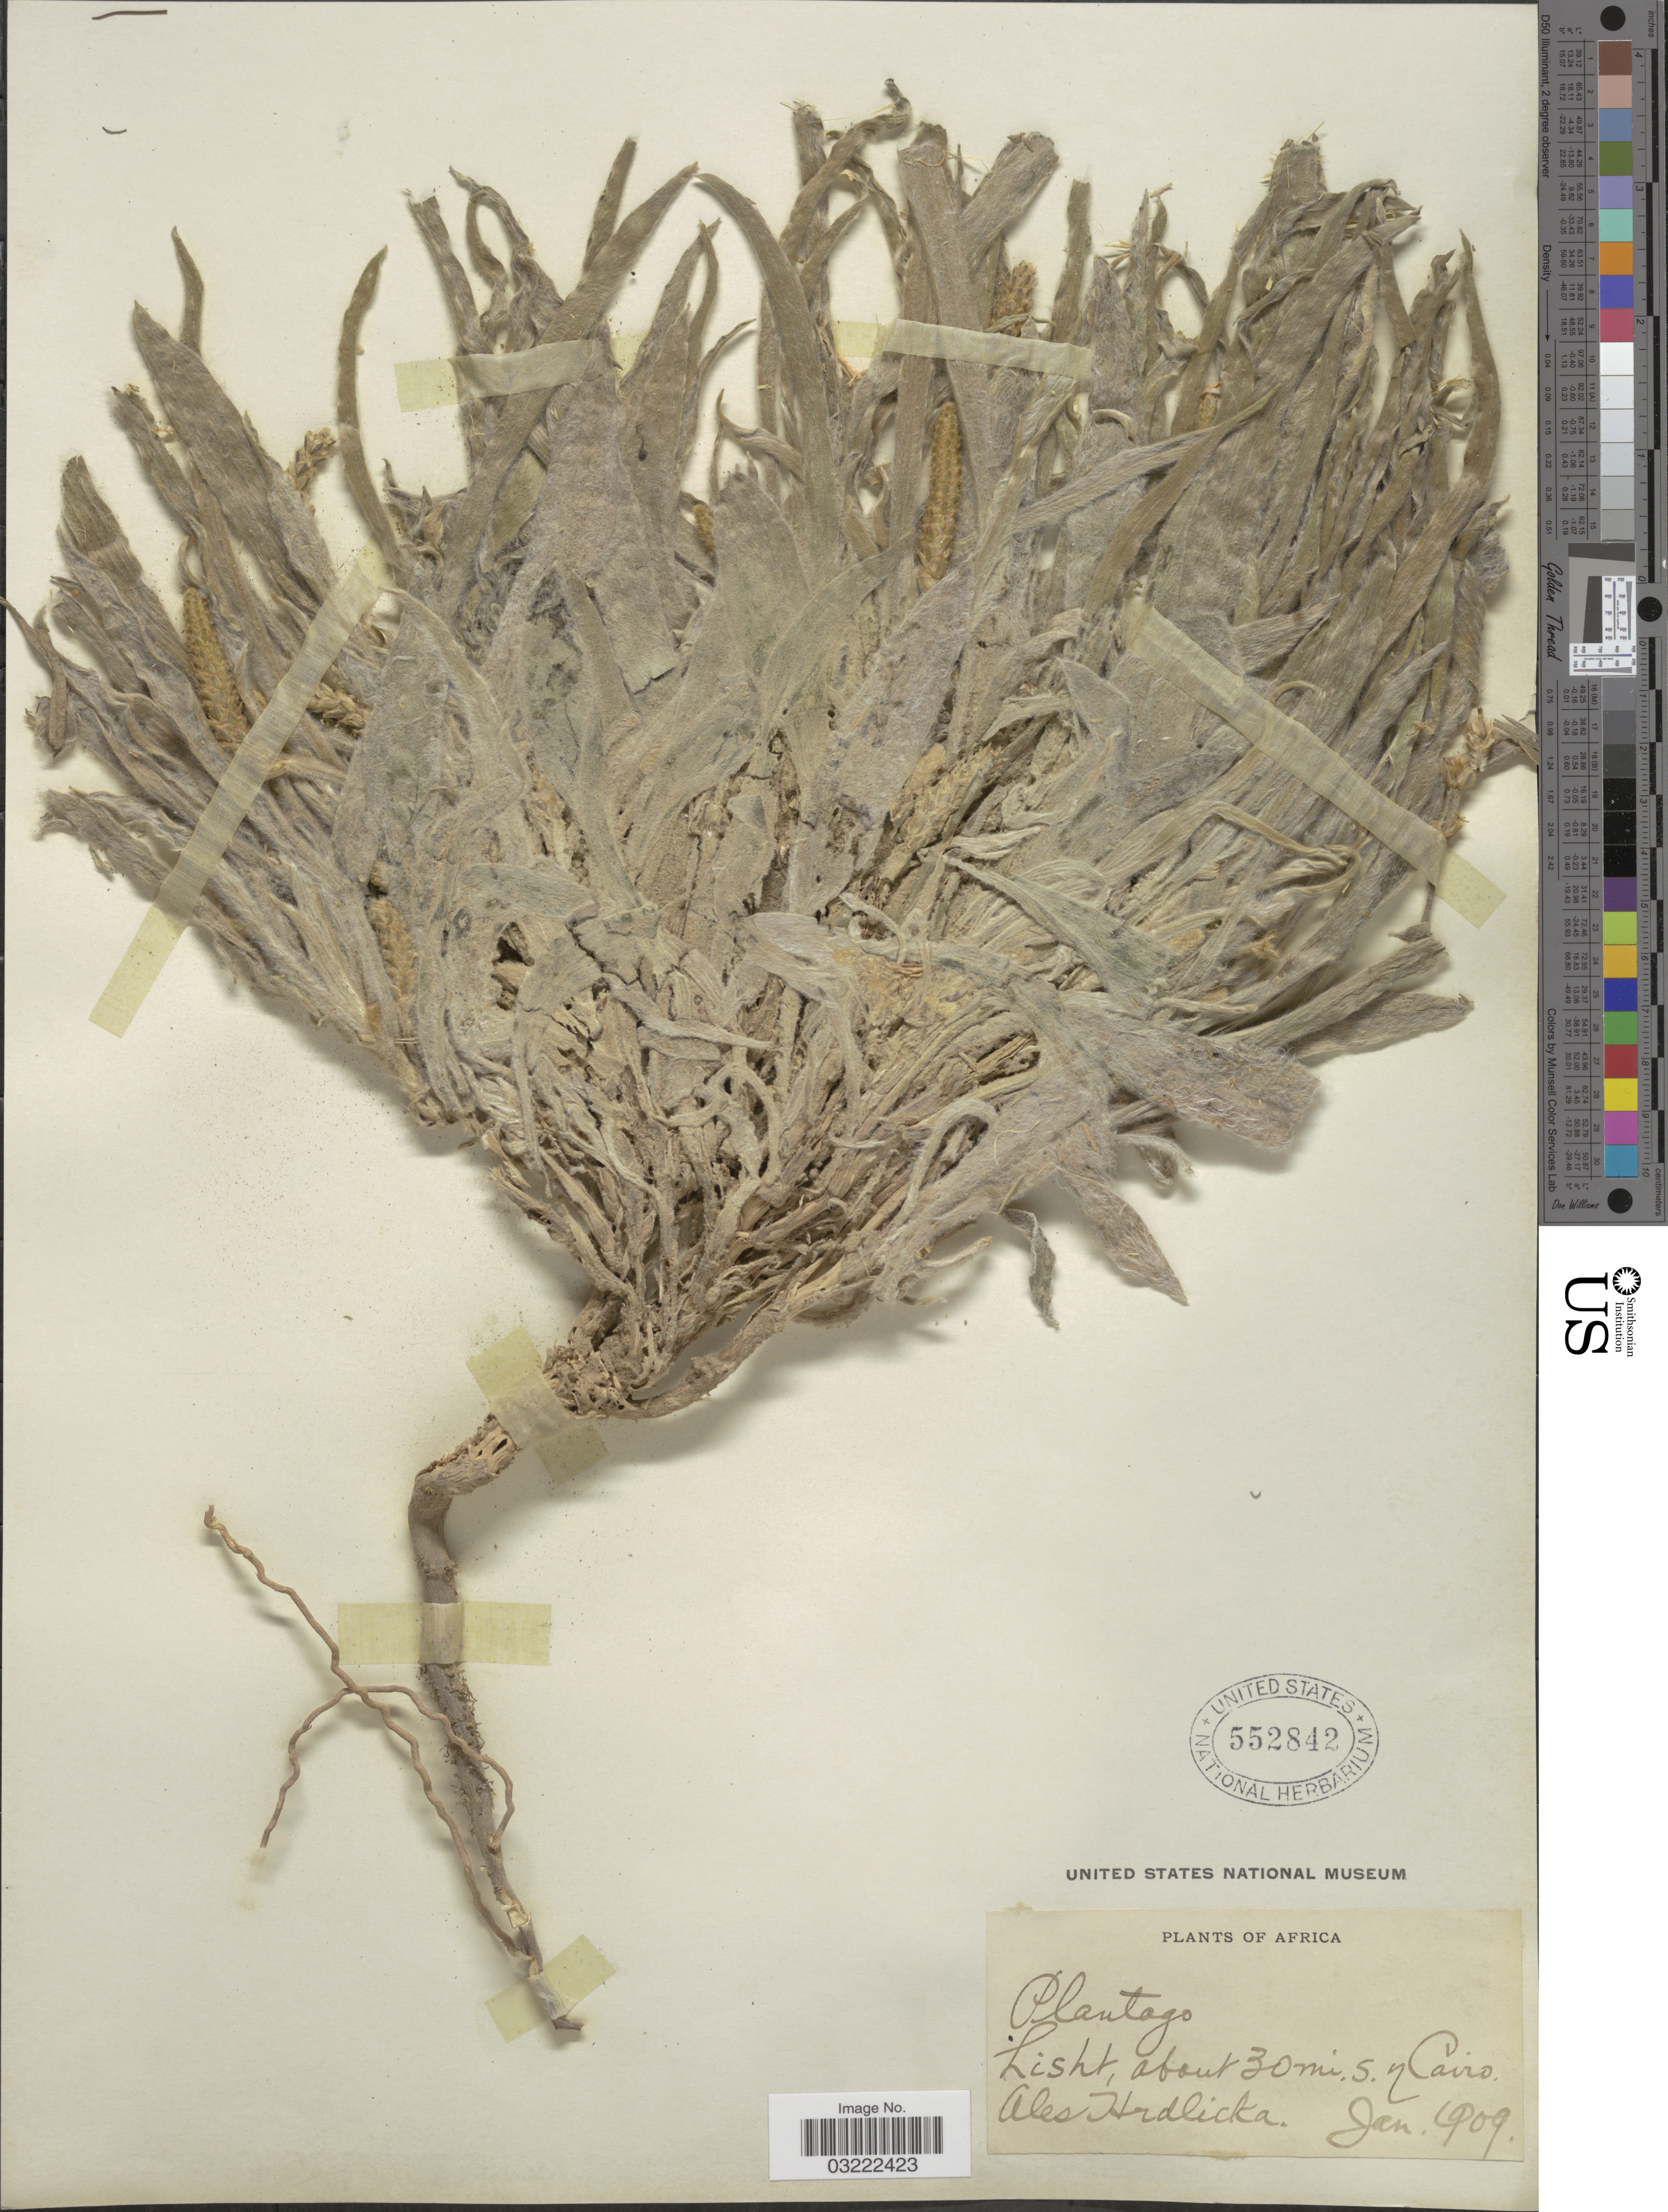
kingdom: Plantae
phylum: Tracheophyta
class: Magnoliopsida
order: Lamiales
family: Plantaginaceae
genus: Plantago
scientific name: Plantago albicans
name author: L.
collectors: A. Hrdlicka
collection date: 1909-01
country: Egypt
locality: Africa, Lisht, about 30 mi. S y Cairo.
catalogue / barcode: US 552842